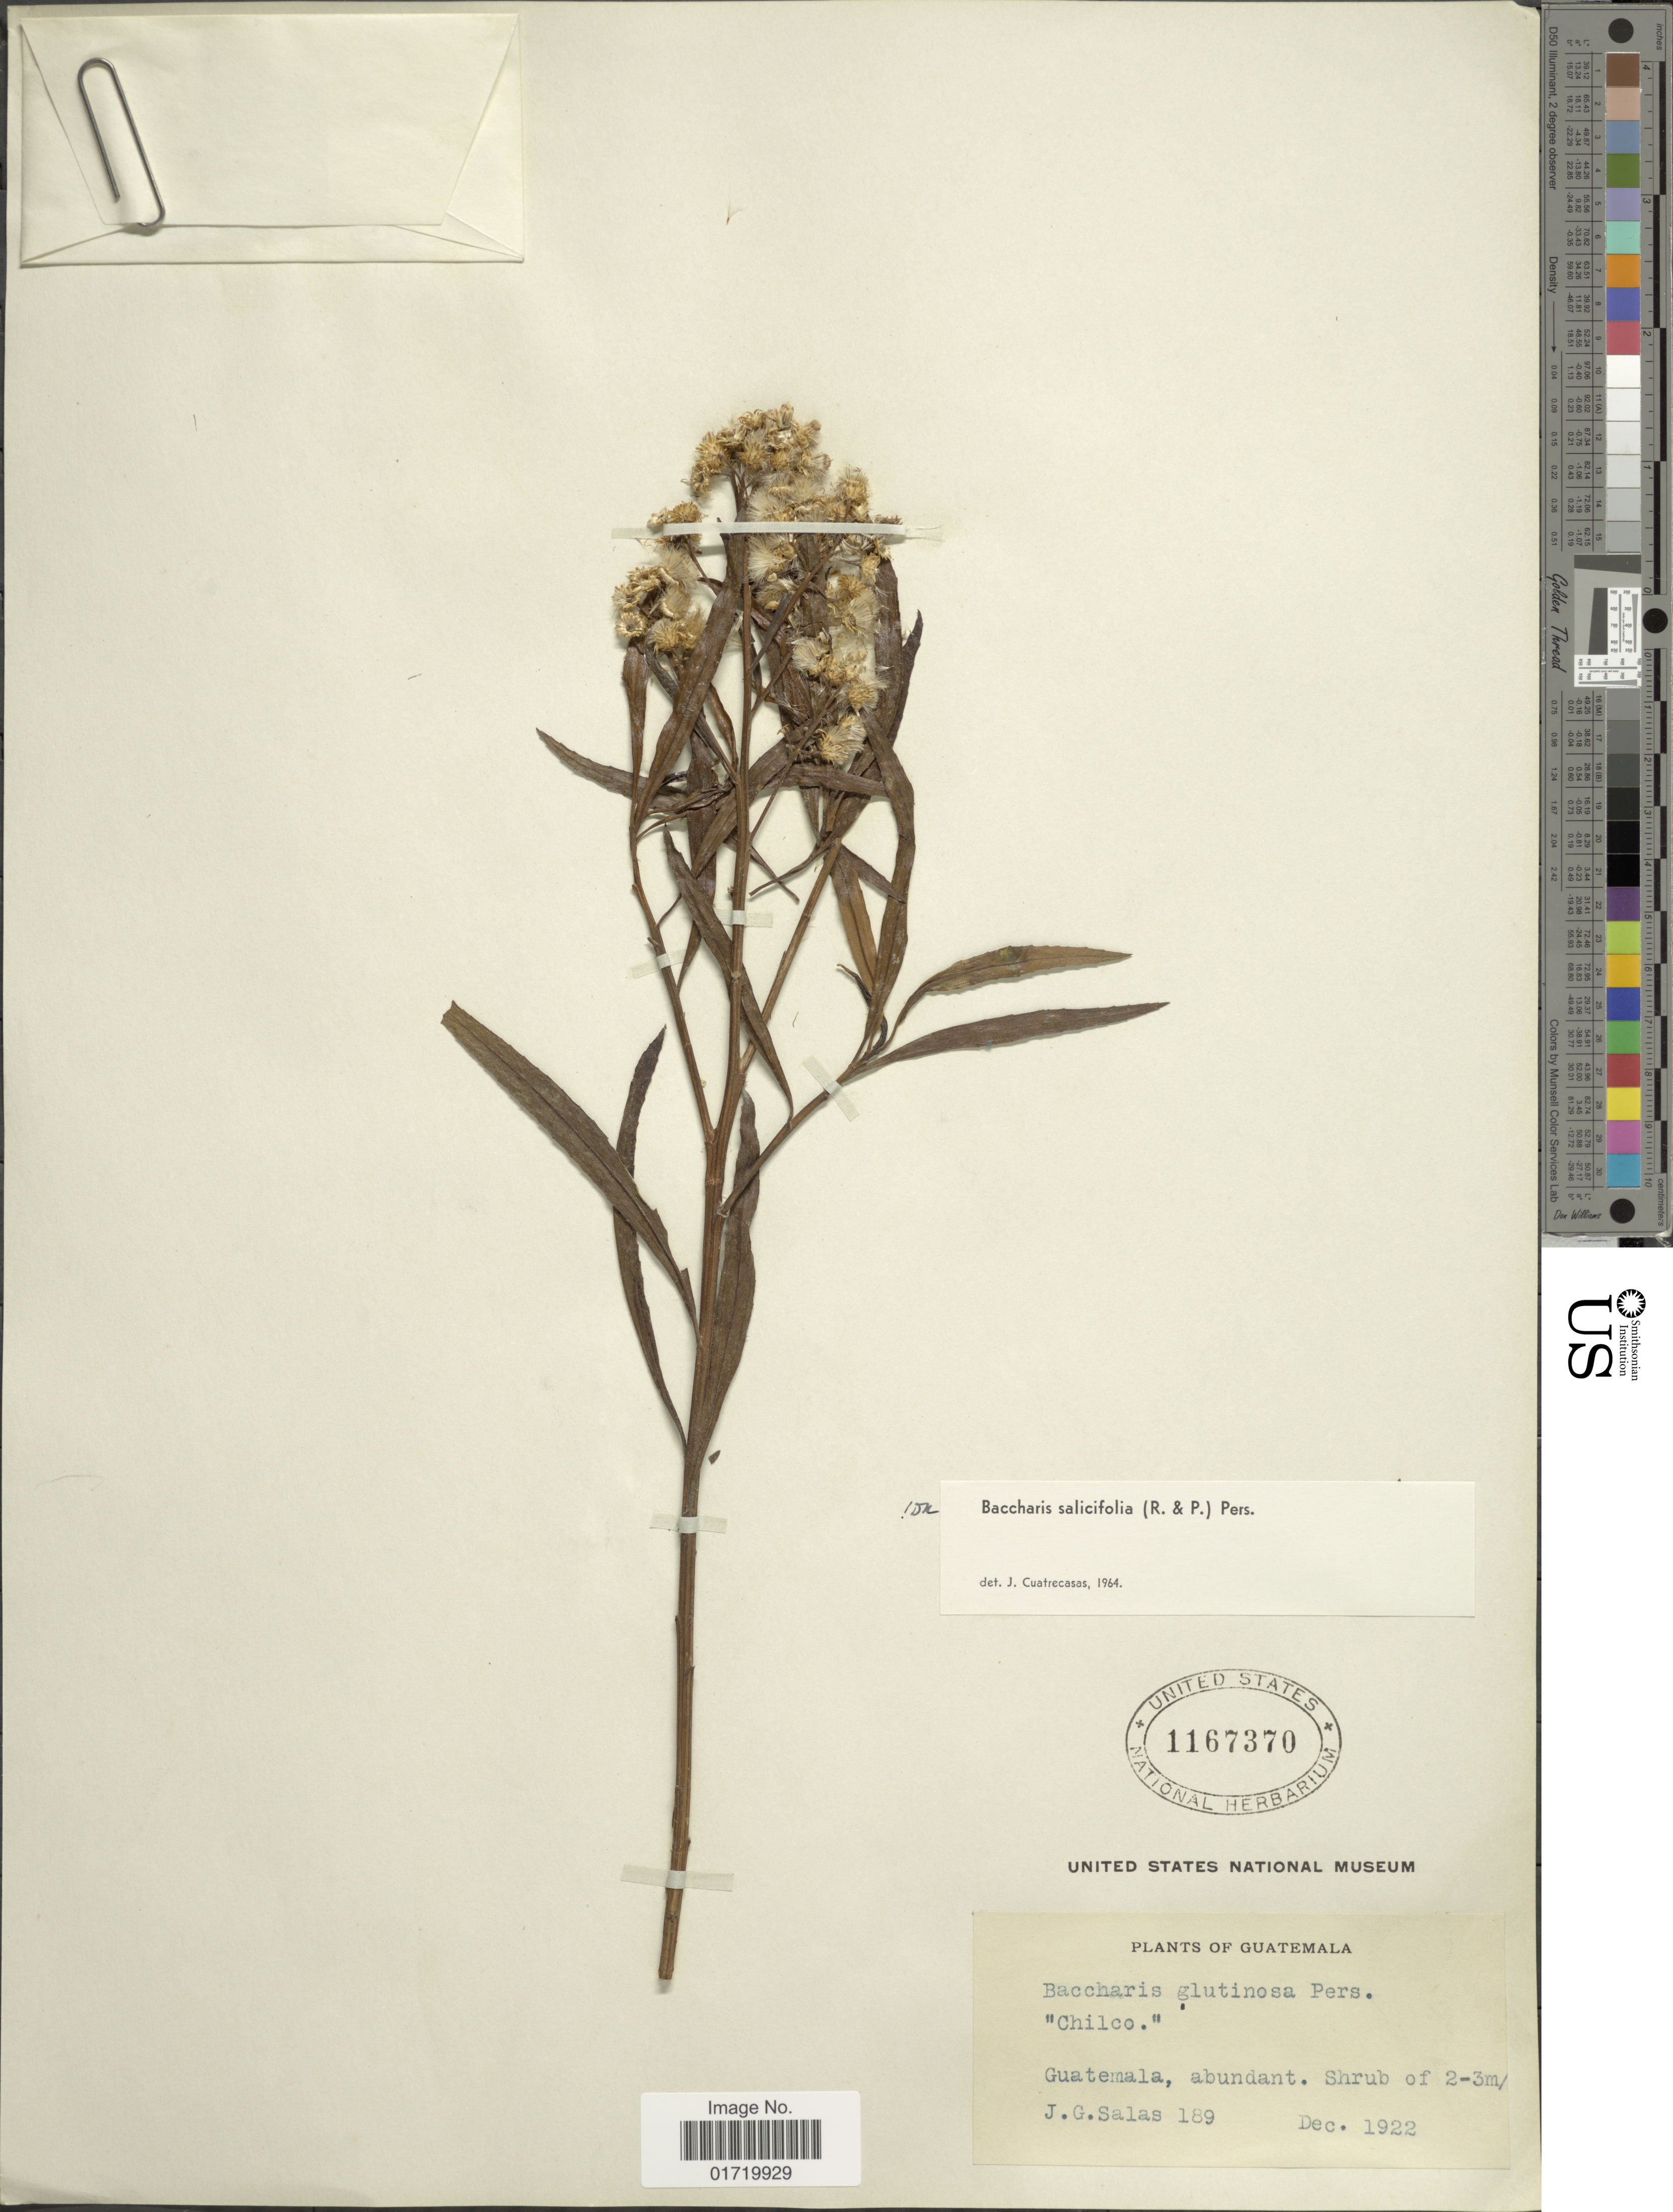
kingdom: Plantae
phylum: Tracheophyta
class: Magnoliopsida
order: Asterales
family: Asteraceae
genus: Baccharis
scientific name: Baccharis salicifolia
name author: (Ruiz & Pav.) Pers.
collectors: J. G. Salas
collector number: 189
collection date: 1922-12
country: Guatemala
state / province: Guatemala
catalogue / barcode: US 1167370